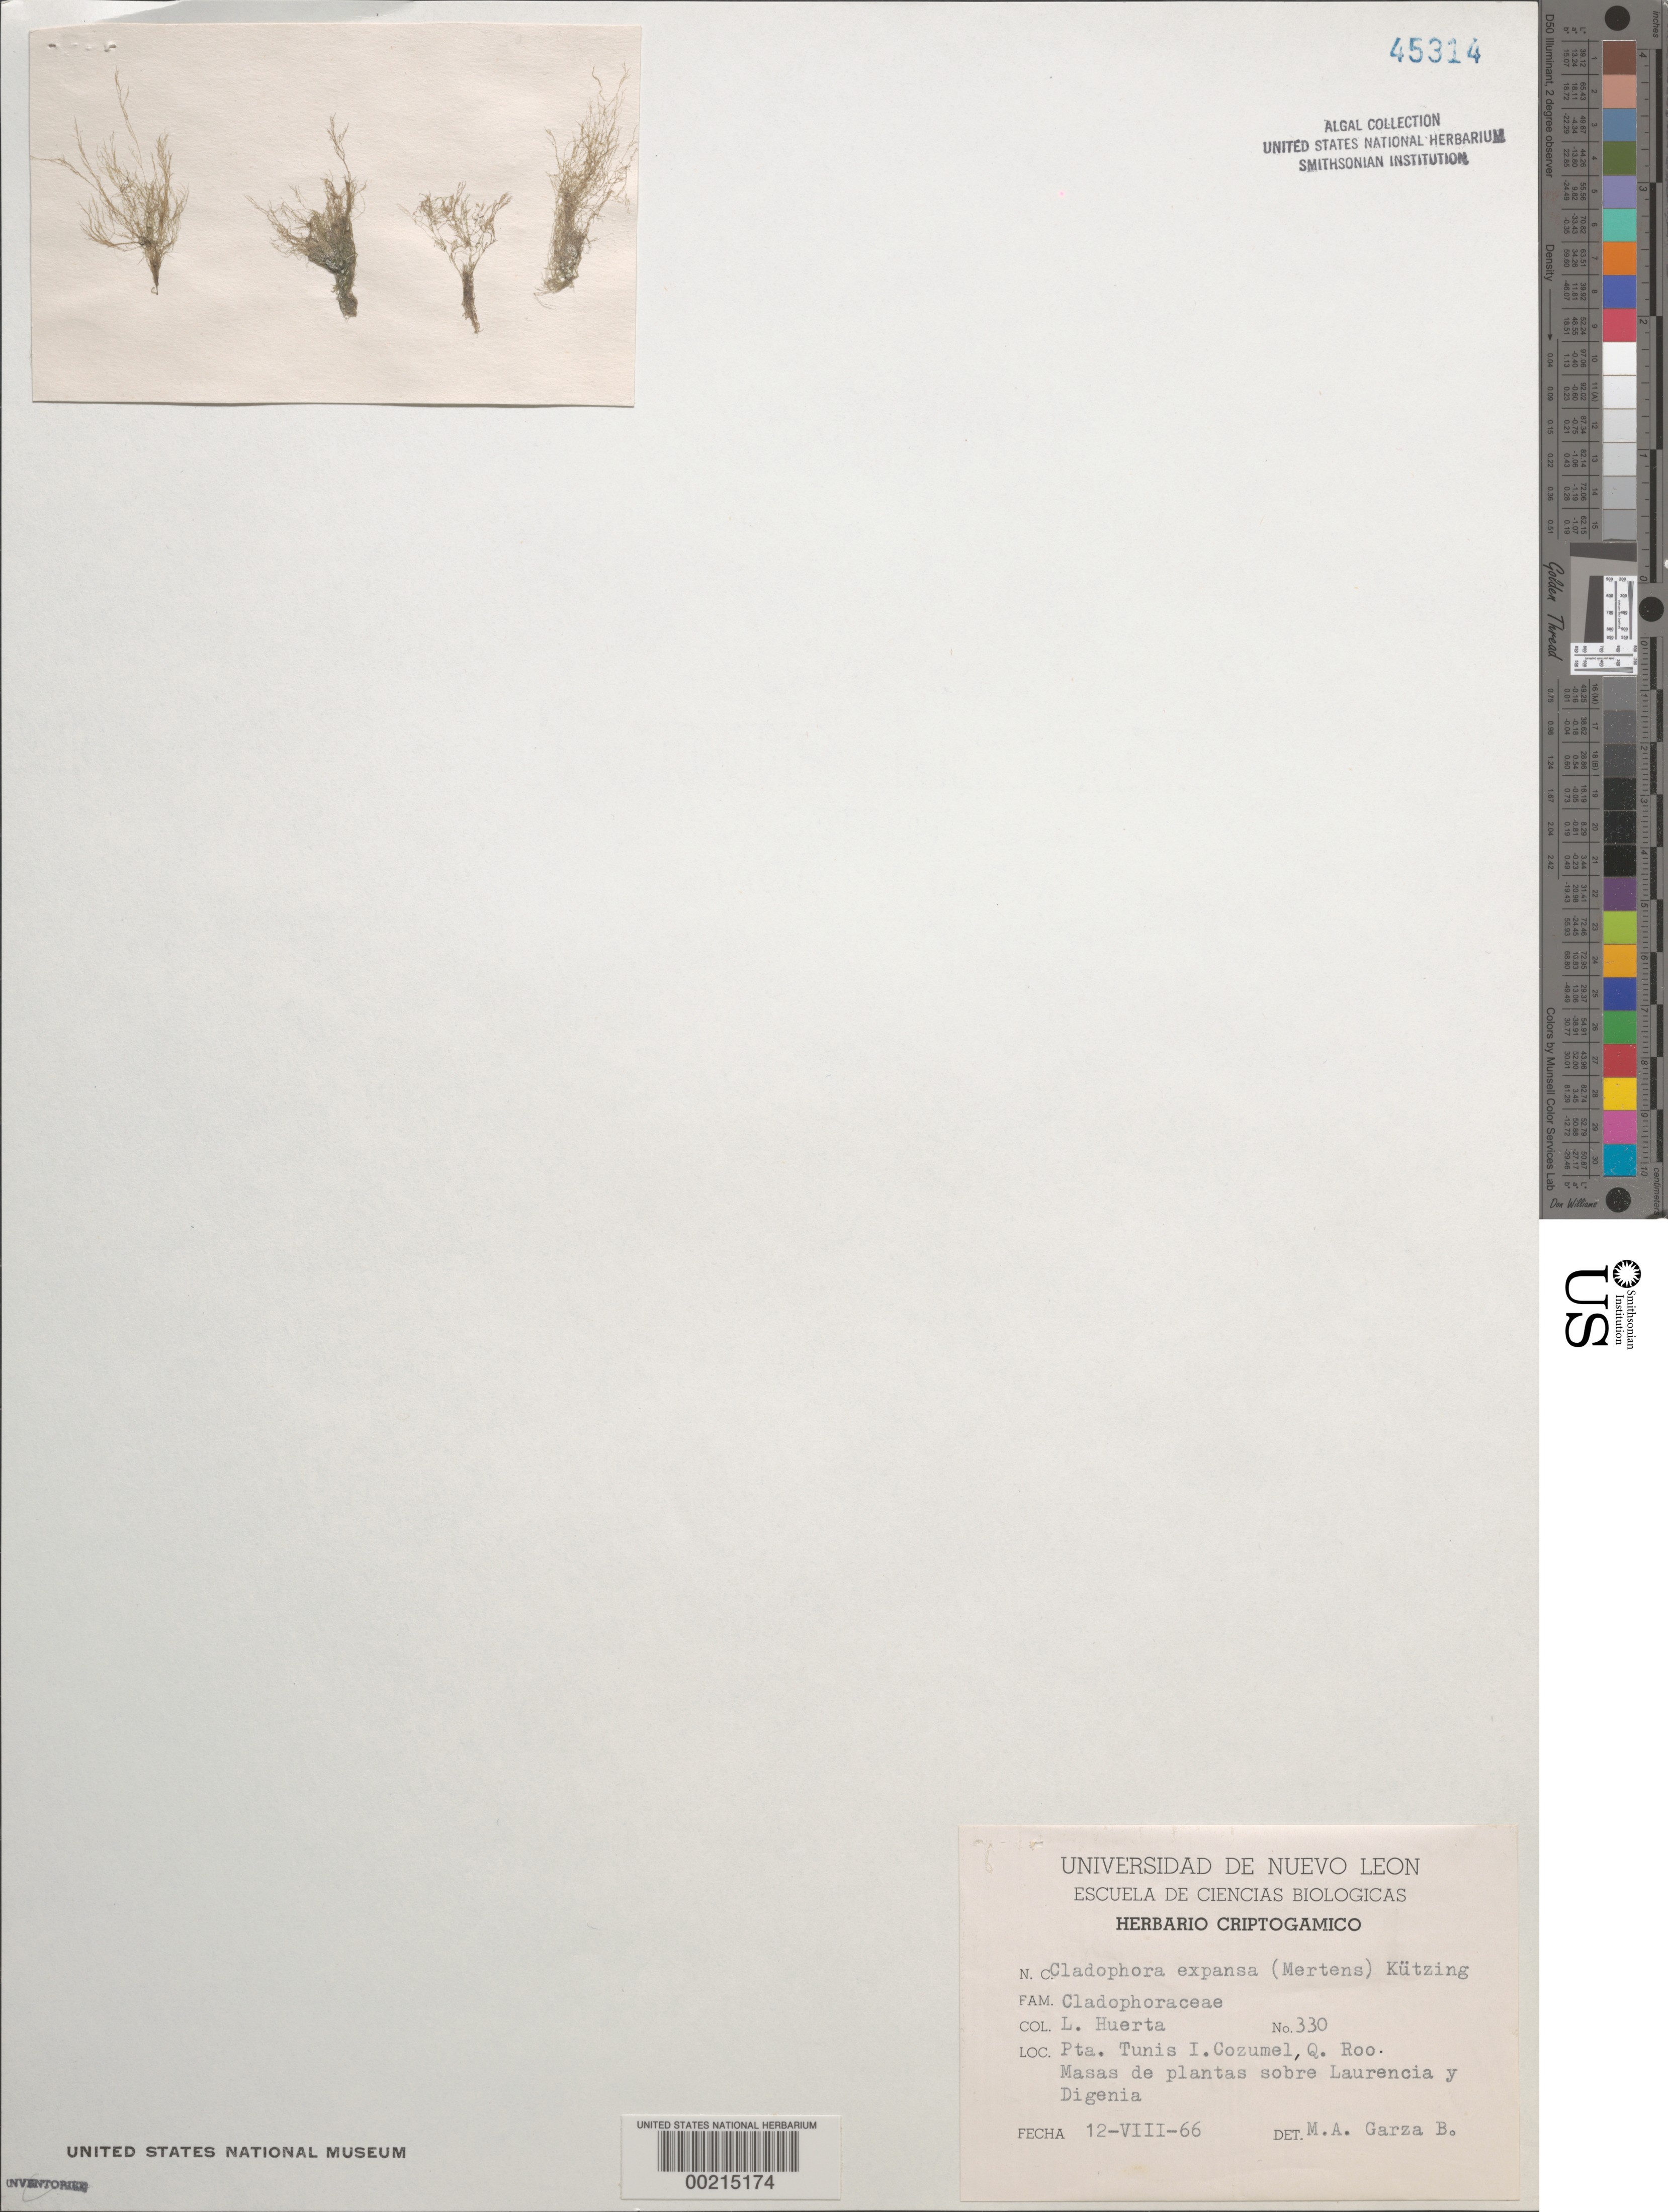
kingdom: Plantae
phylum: Chlorophyta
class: Ulvophyceae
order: Cladophorales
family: Cladophoraceae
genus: Cladophora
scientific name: Cladophora vagabunda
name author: (L.) C. Hoek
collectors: L. Huerta M.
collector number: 330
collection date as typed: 12 Aug 1966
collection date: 1966-08-12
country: Mexico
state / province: Quintana Roo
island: Isla Cozumel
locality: Punta Tunis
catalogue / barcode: US 45314